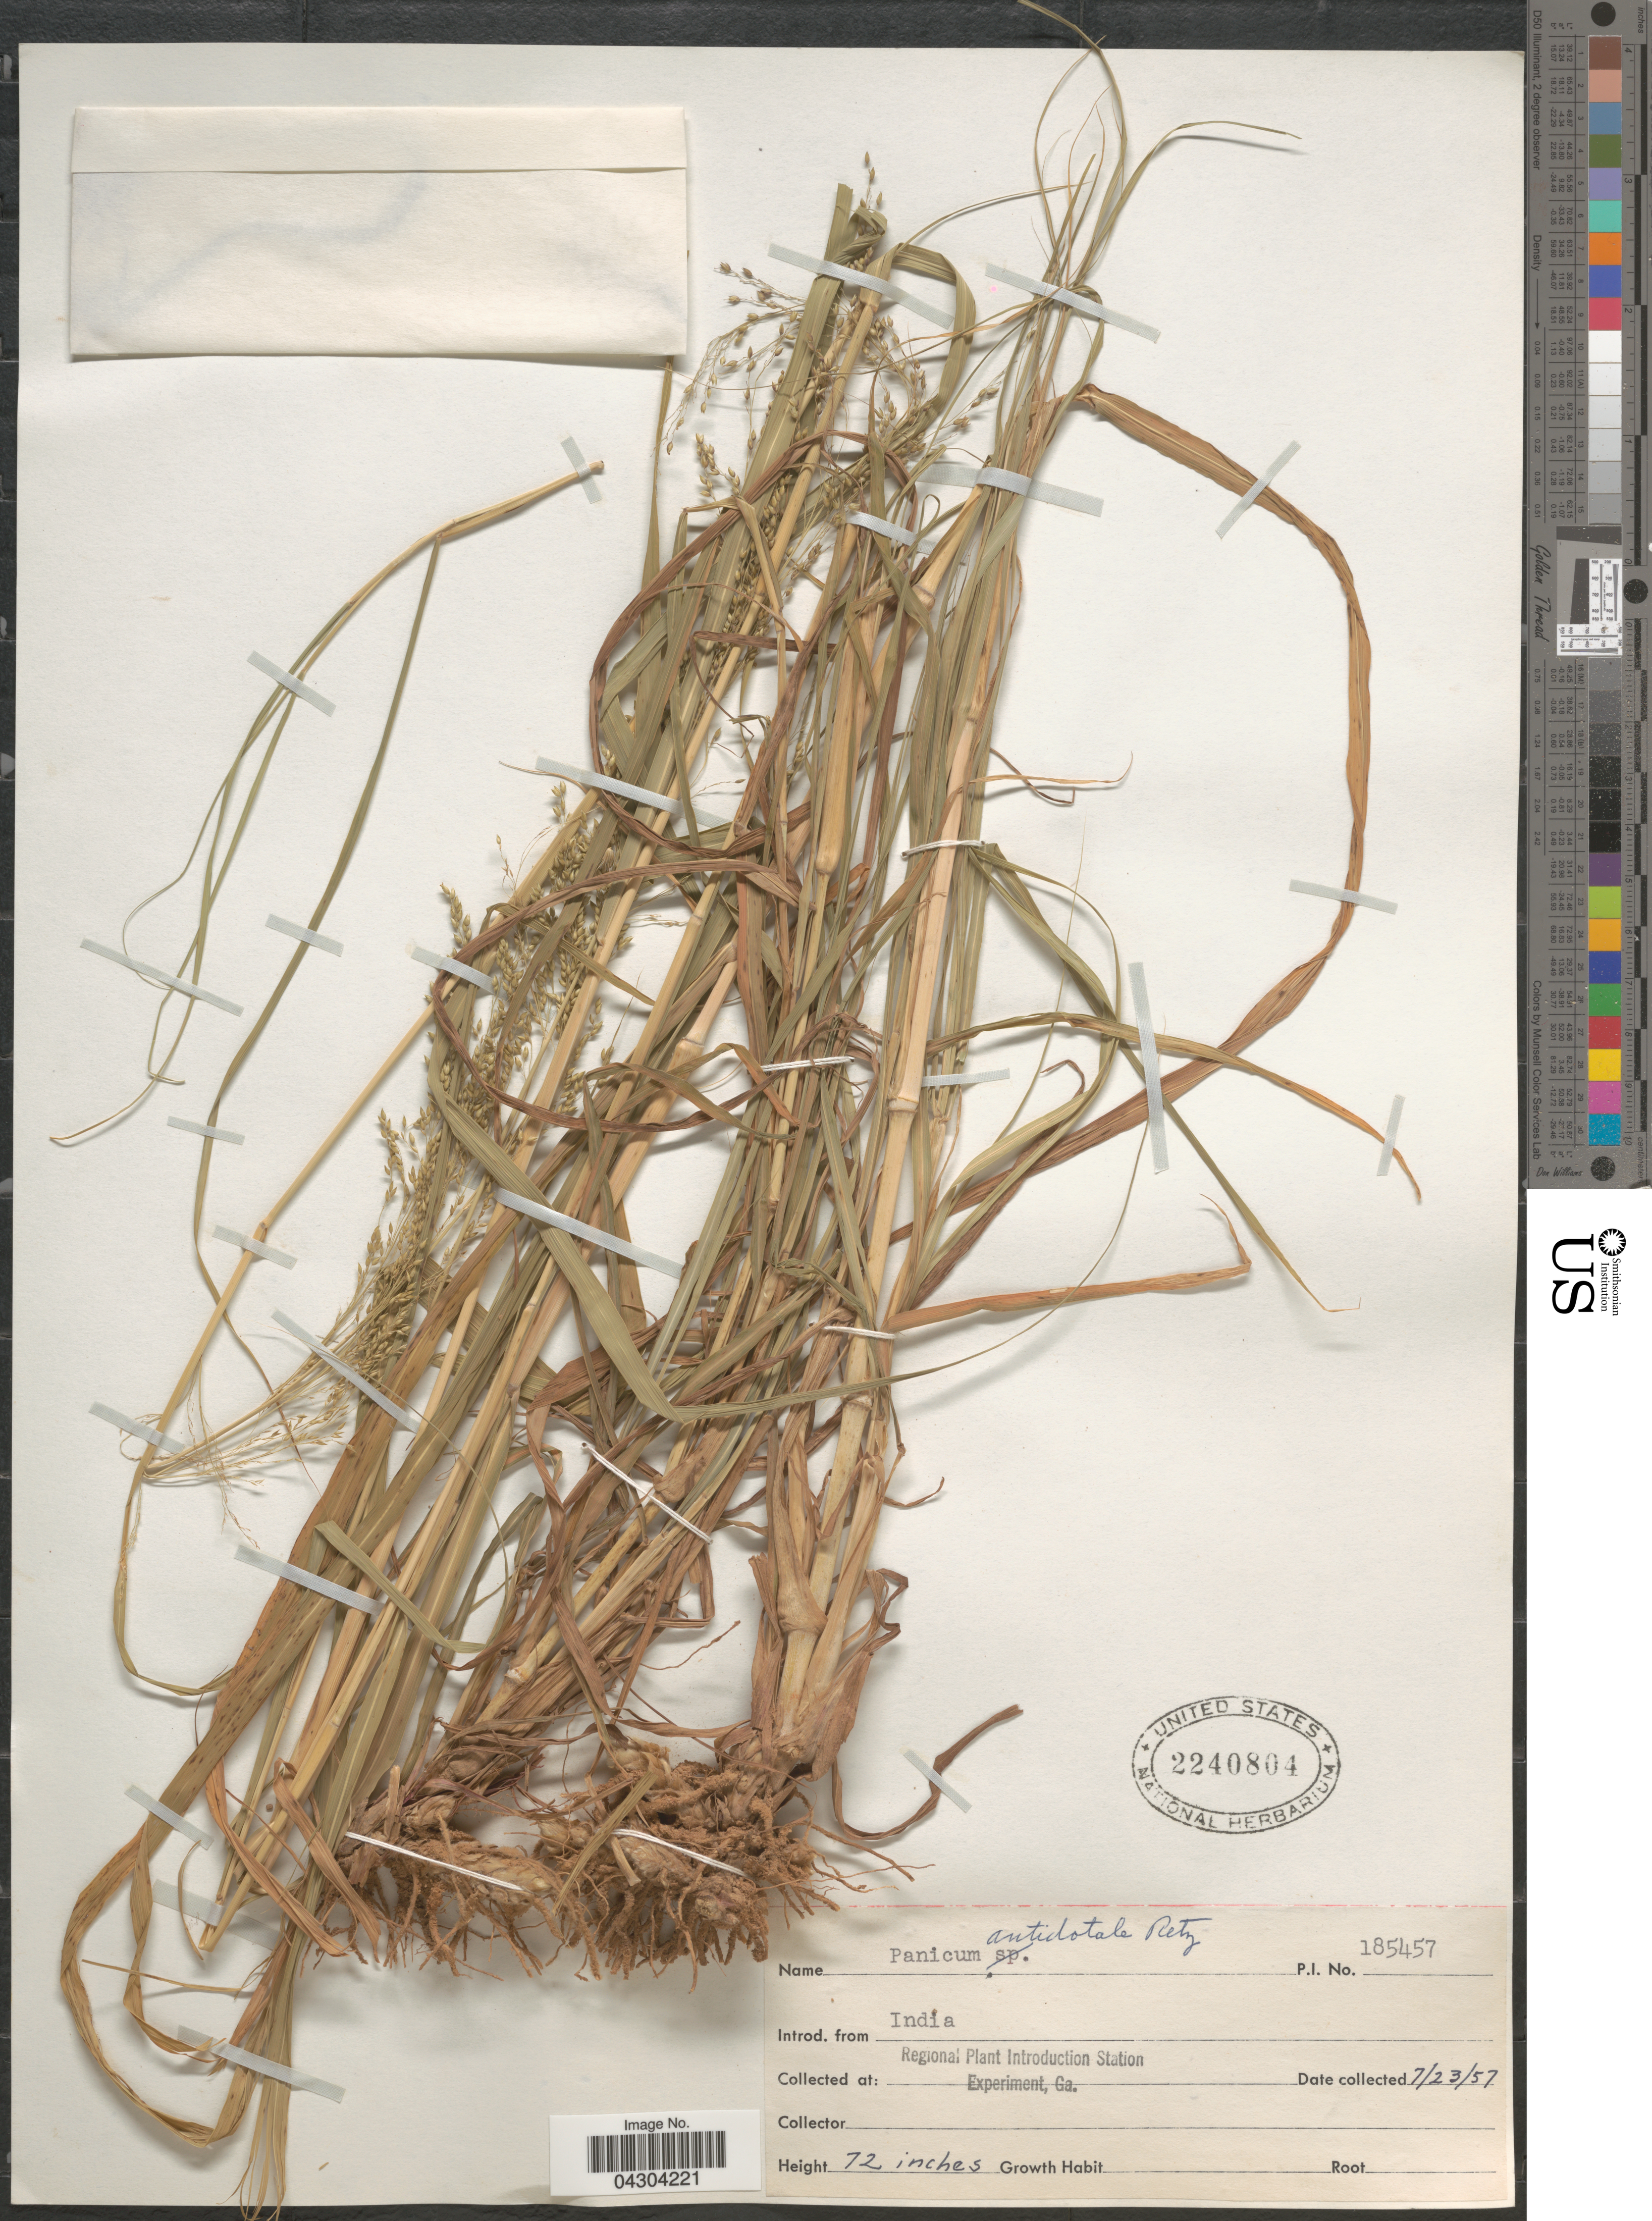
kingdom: Plantae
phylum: Tracheophyta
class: Liliopsida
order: Poales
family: Poaceae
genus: Panicum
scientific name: Panicum antidotale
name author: Retz.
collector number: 185457?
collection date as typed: Transcribed d/m/y: 23/7/57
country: United States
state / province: Georgia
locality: Regional Plant Introduction Station Experiment.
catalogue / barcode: US 2240804